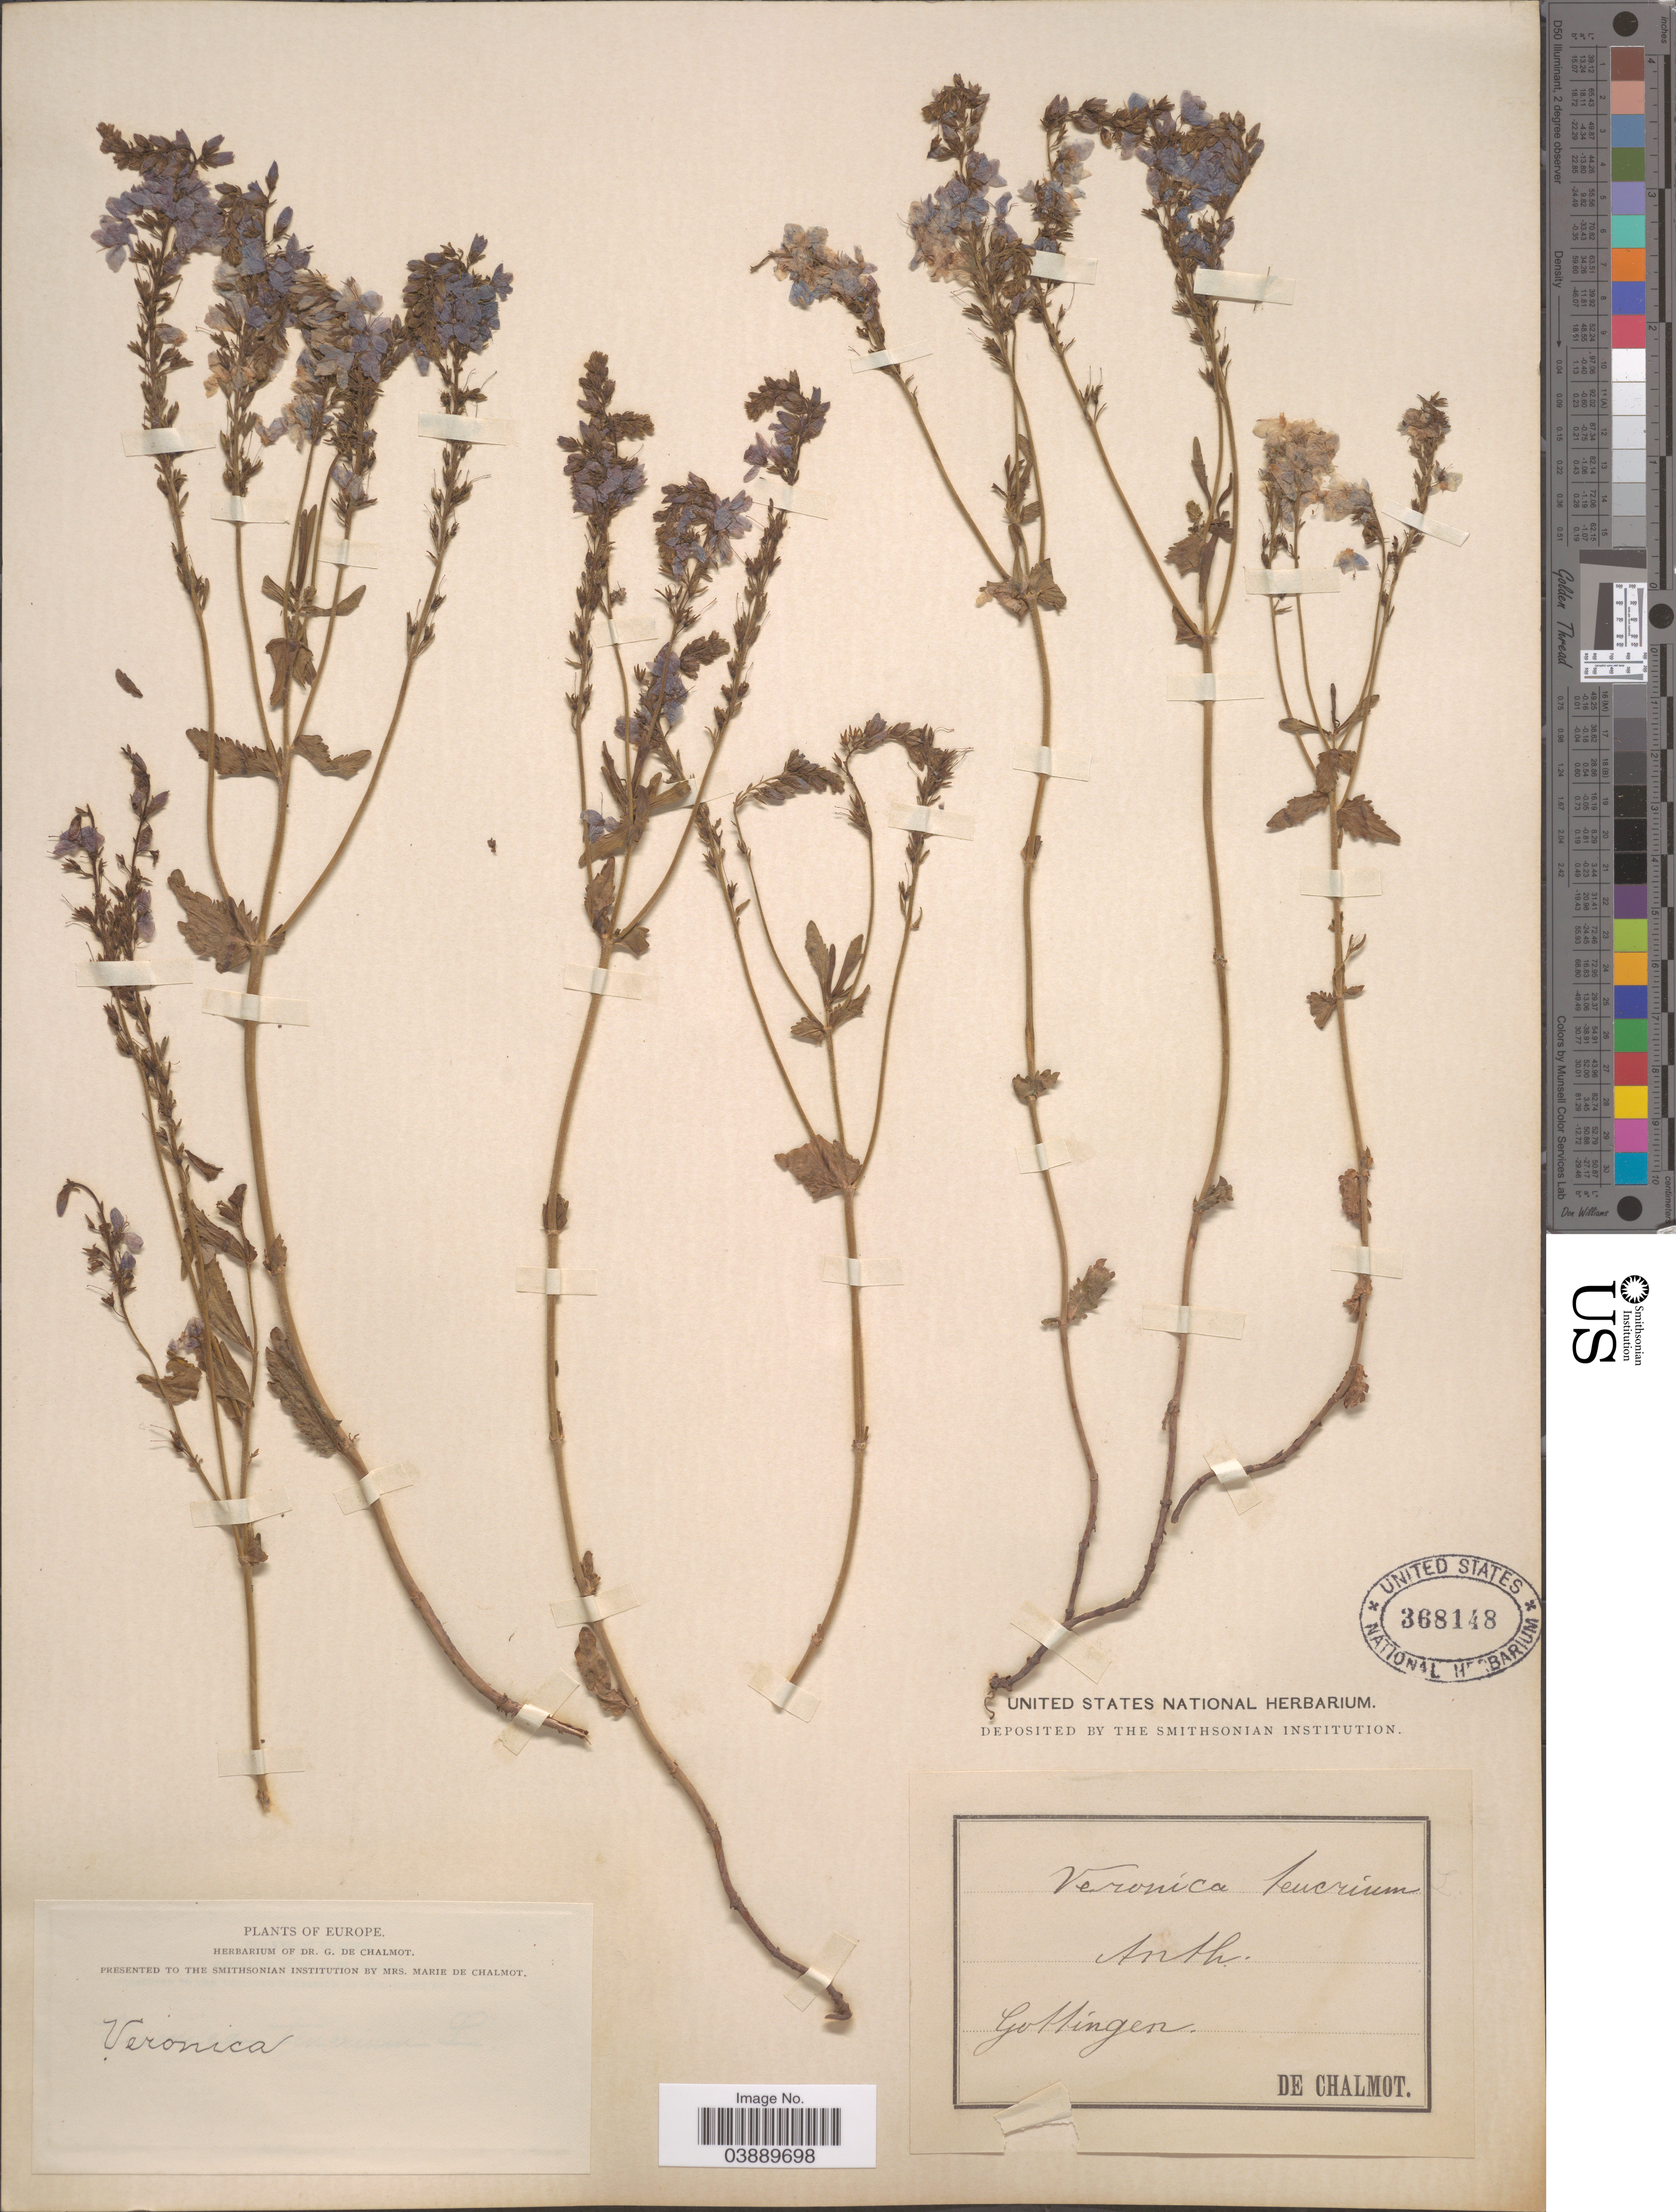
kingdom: Plantae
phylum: Tracheophyta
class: Magnoliopsida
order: Lamiales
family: Plantaginaceae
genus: Veronica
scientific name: Veronica teucrium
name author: L.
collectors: G. de Chalmot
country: Germany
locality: Anth. Gottingen. Europe.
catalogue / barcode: US 368148